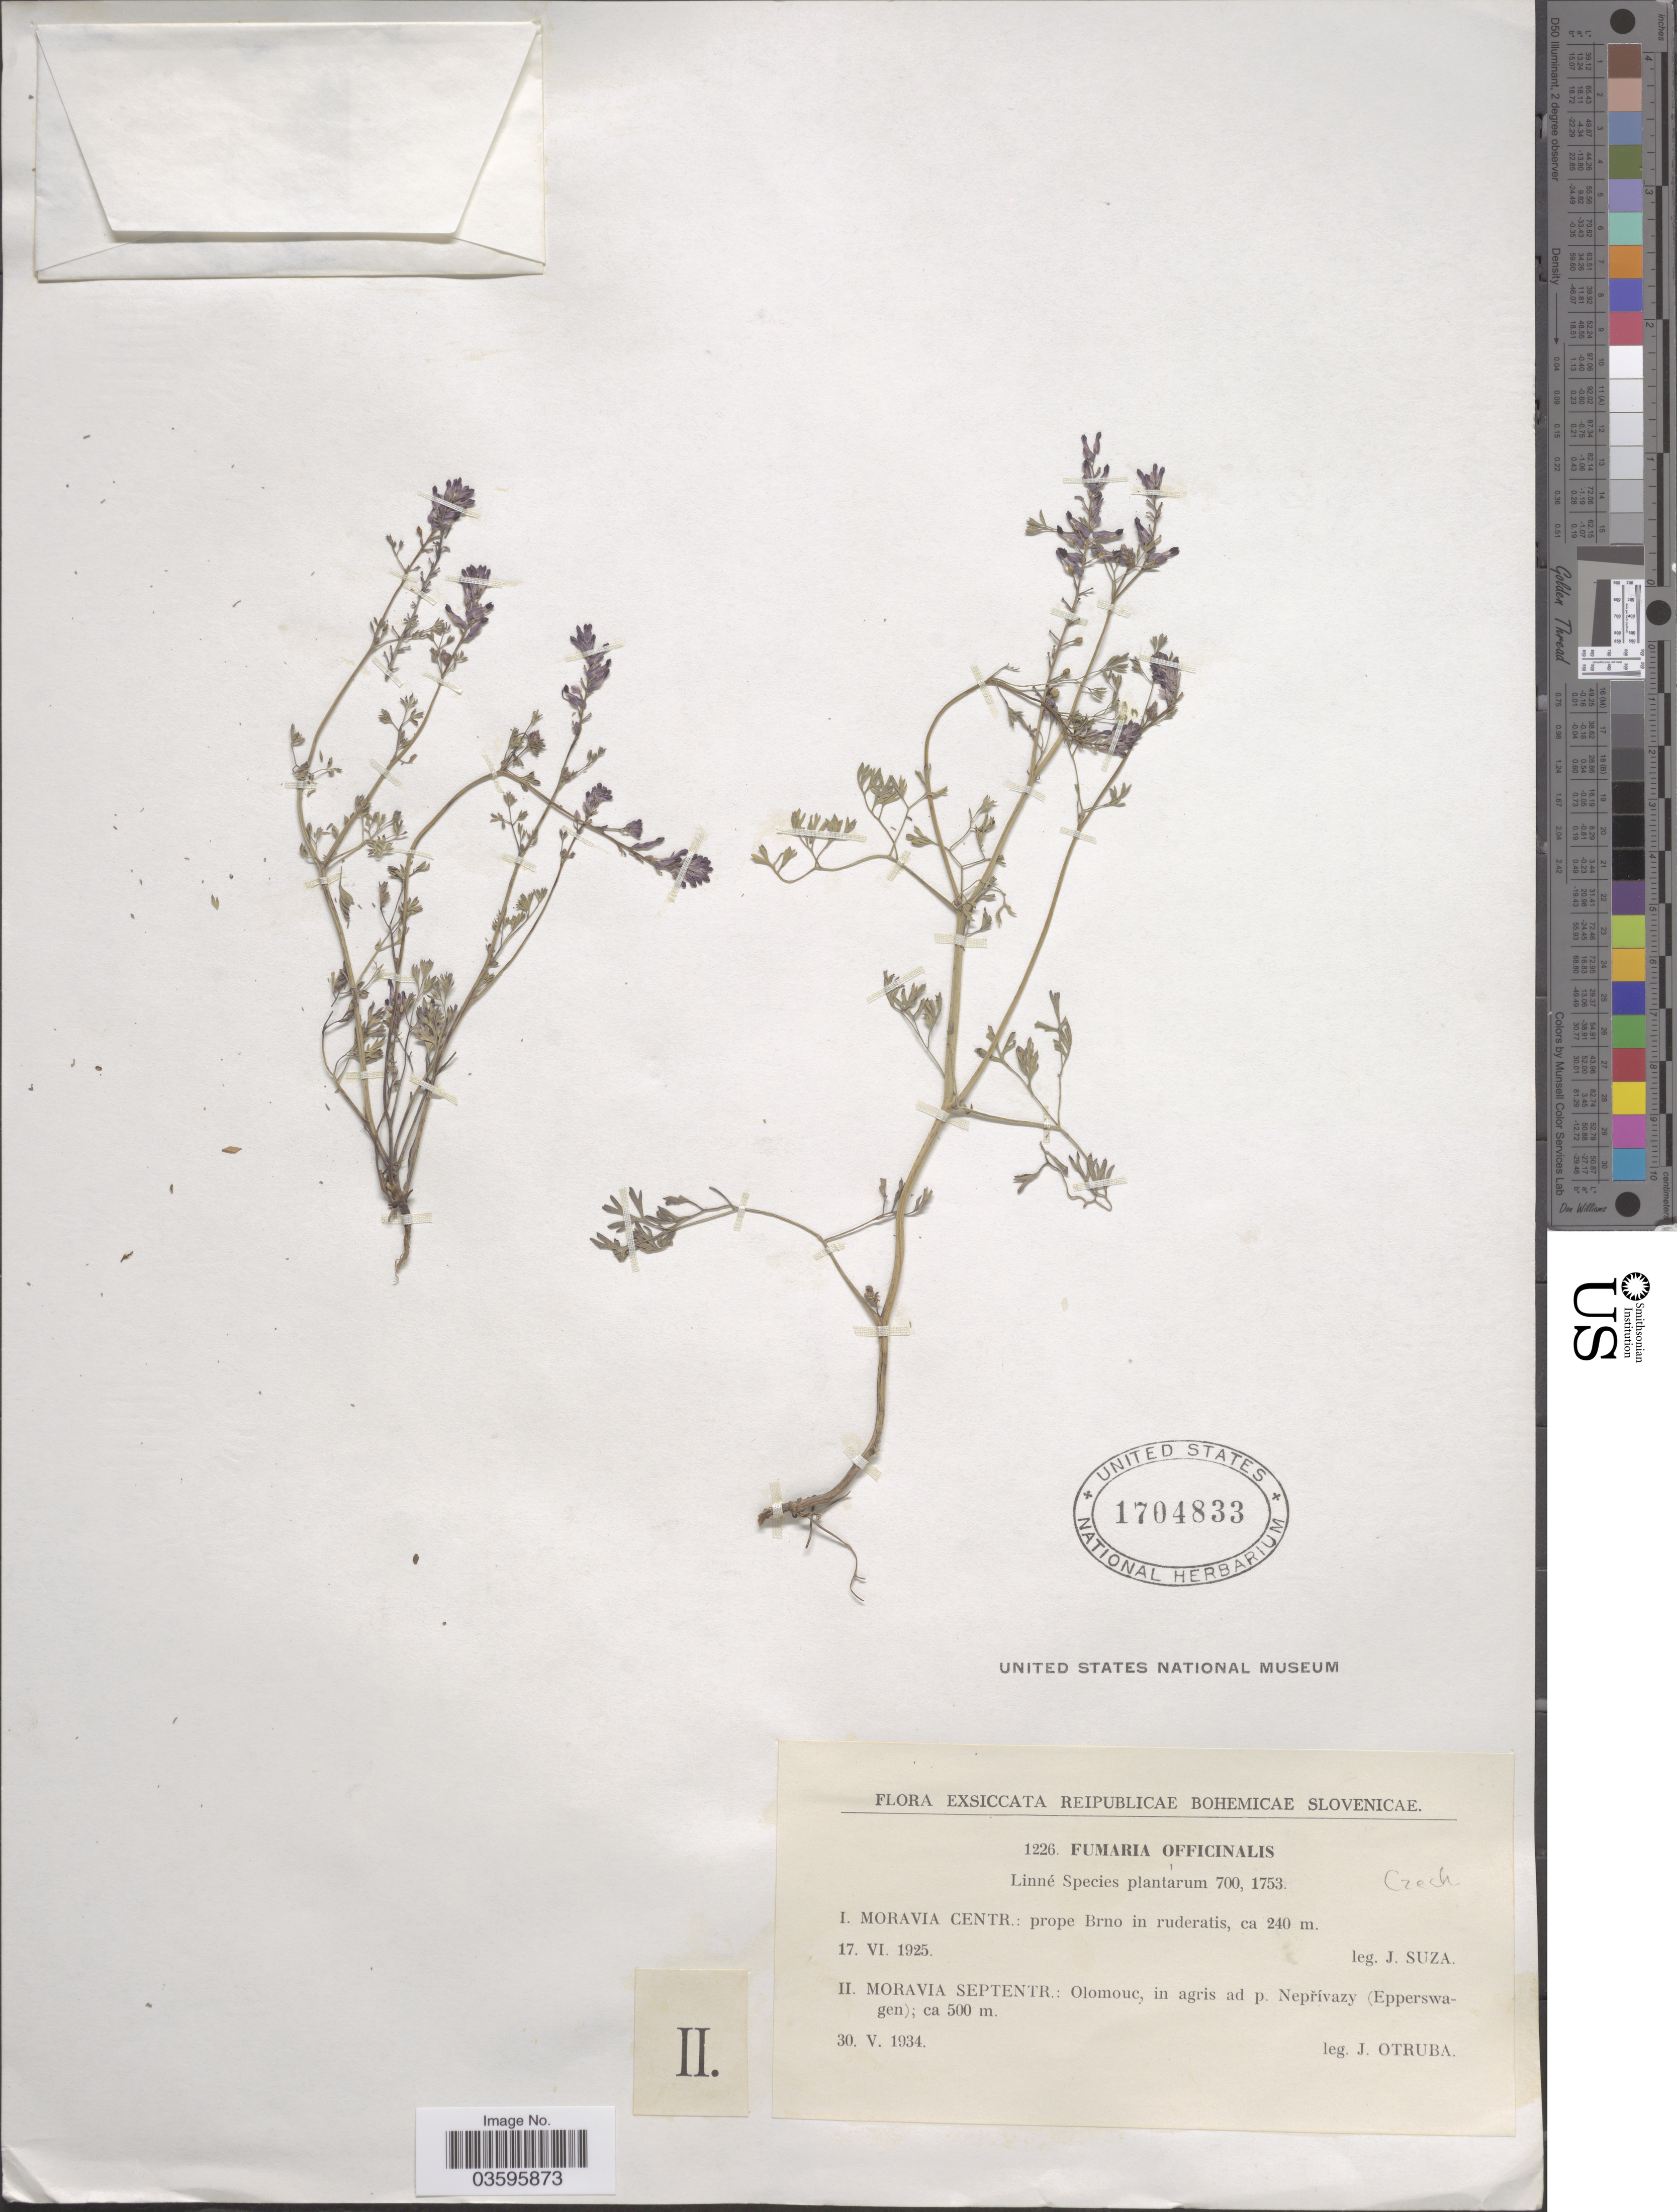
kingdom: Plantae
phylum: Tracheophyta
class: Magnoliopsida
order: Ranunculales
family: Papaveraceae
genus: Fumaria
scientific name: Fumaria officinalis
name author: L.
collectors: J. Otruba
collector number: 1226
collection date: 1934-05-30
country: Czechia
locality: Reipublicae Bohemicae Slovenicae. [unsure placement] Czech. Moravia Septentr.: Olomouc, in agris ad p. Nepřivazy (Epperswagen).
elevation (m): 500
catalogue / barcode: US 1704833